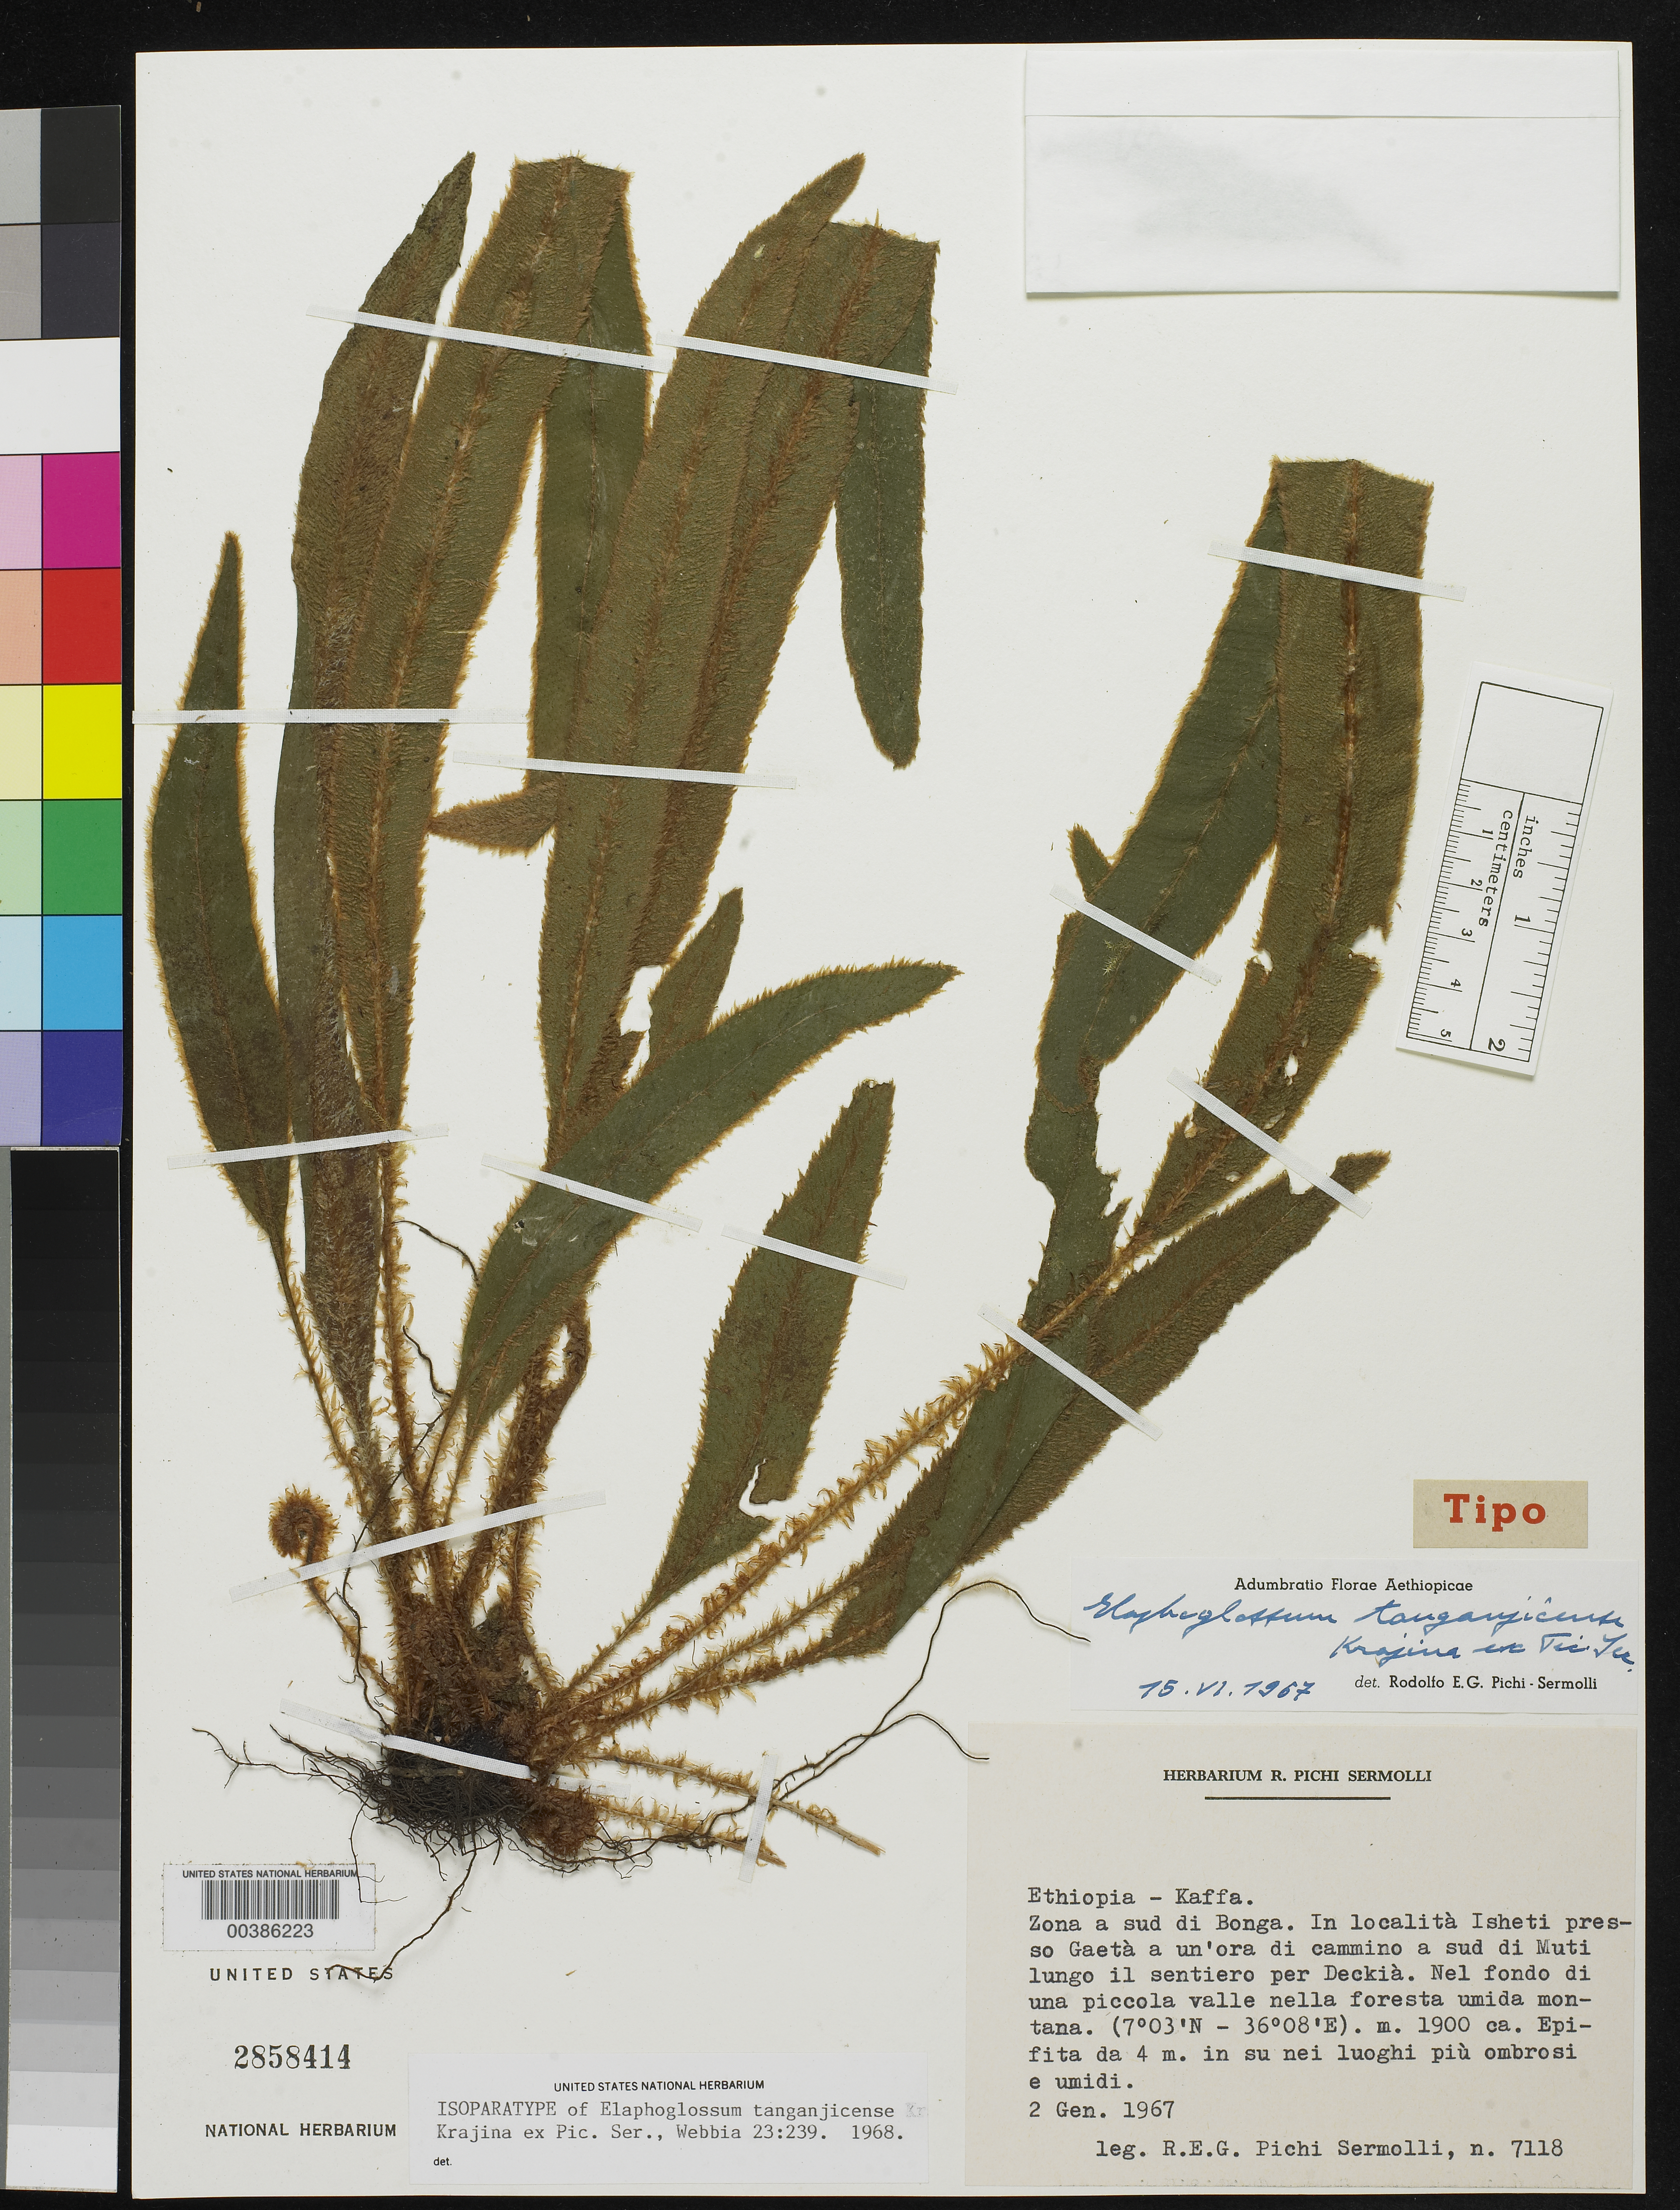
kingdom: Plantae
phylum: Tracheophyta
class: Polypodiopsida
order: Polypodiales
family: Dryopteridaceae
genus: Elaphoglossum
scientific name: Elaphoglossum tanganjicense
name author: Krajina ex Pic. Serm.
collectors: R. E. Pichi-Sermolli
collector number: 7118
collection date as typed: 02 Jan 1967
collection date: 1967-01-02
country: Ethiopia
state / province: South West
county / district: Keffa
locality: Zone S of Bonga.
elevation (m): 1900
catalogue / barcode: US 2858414